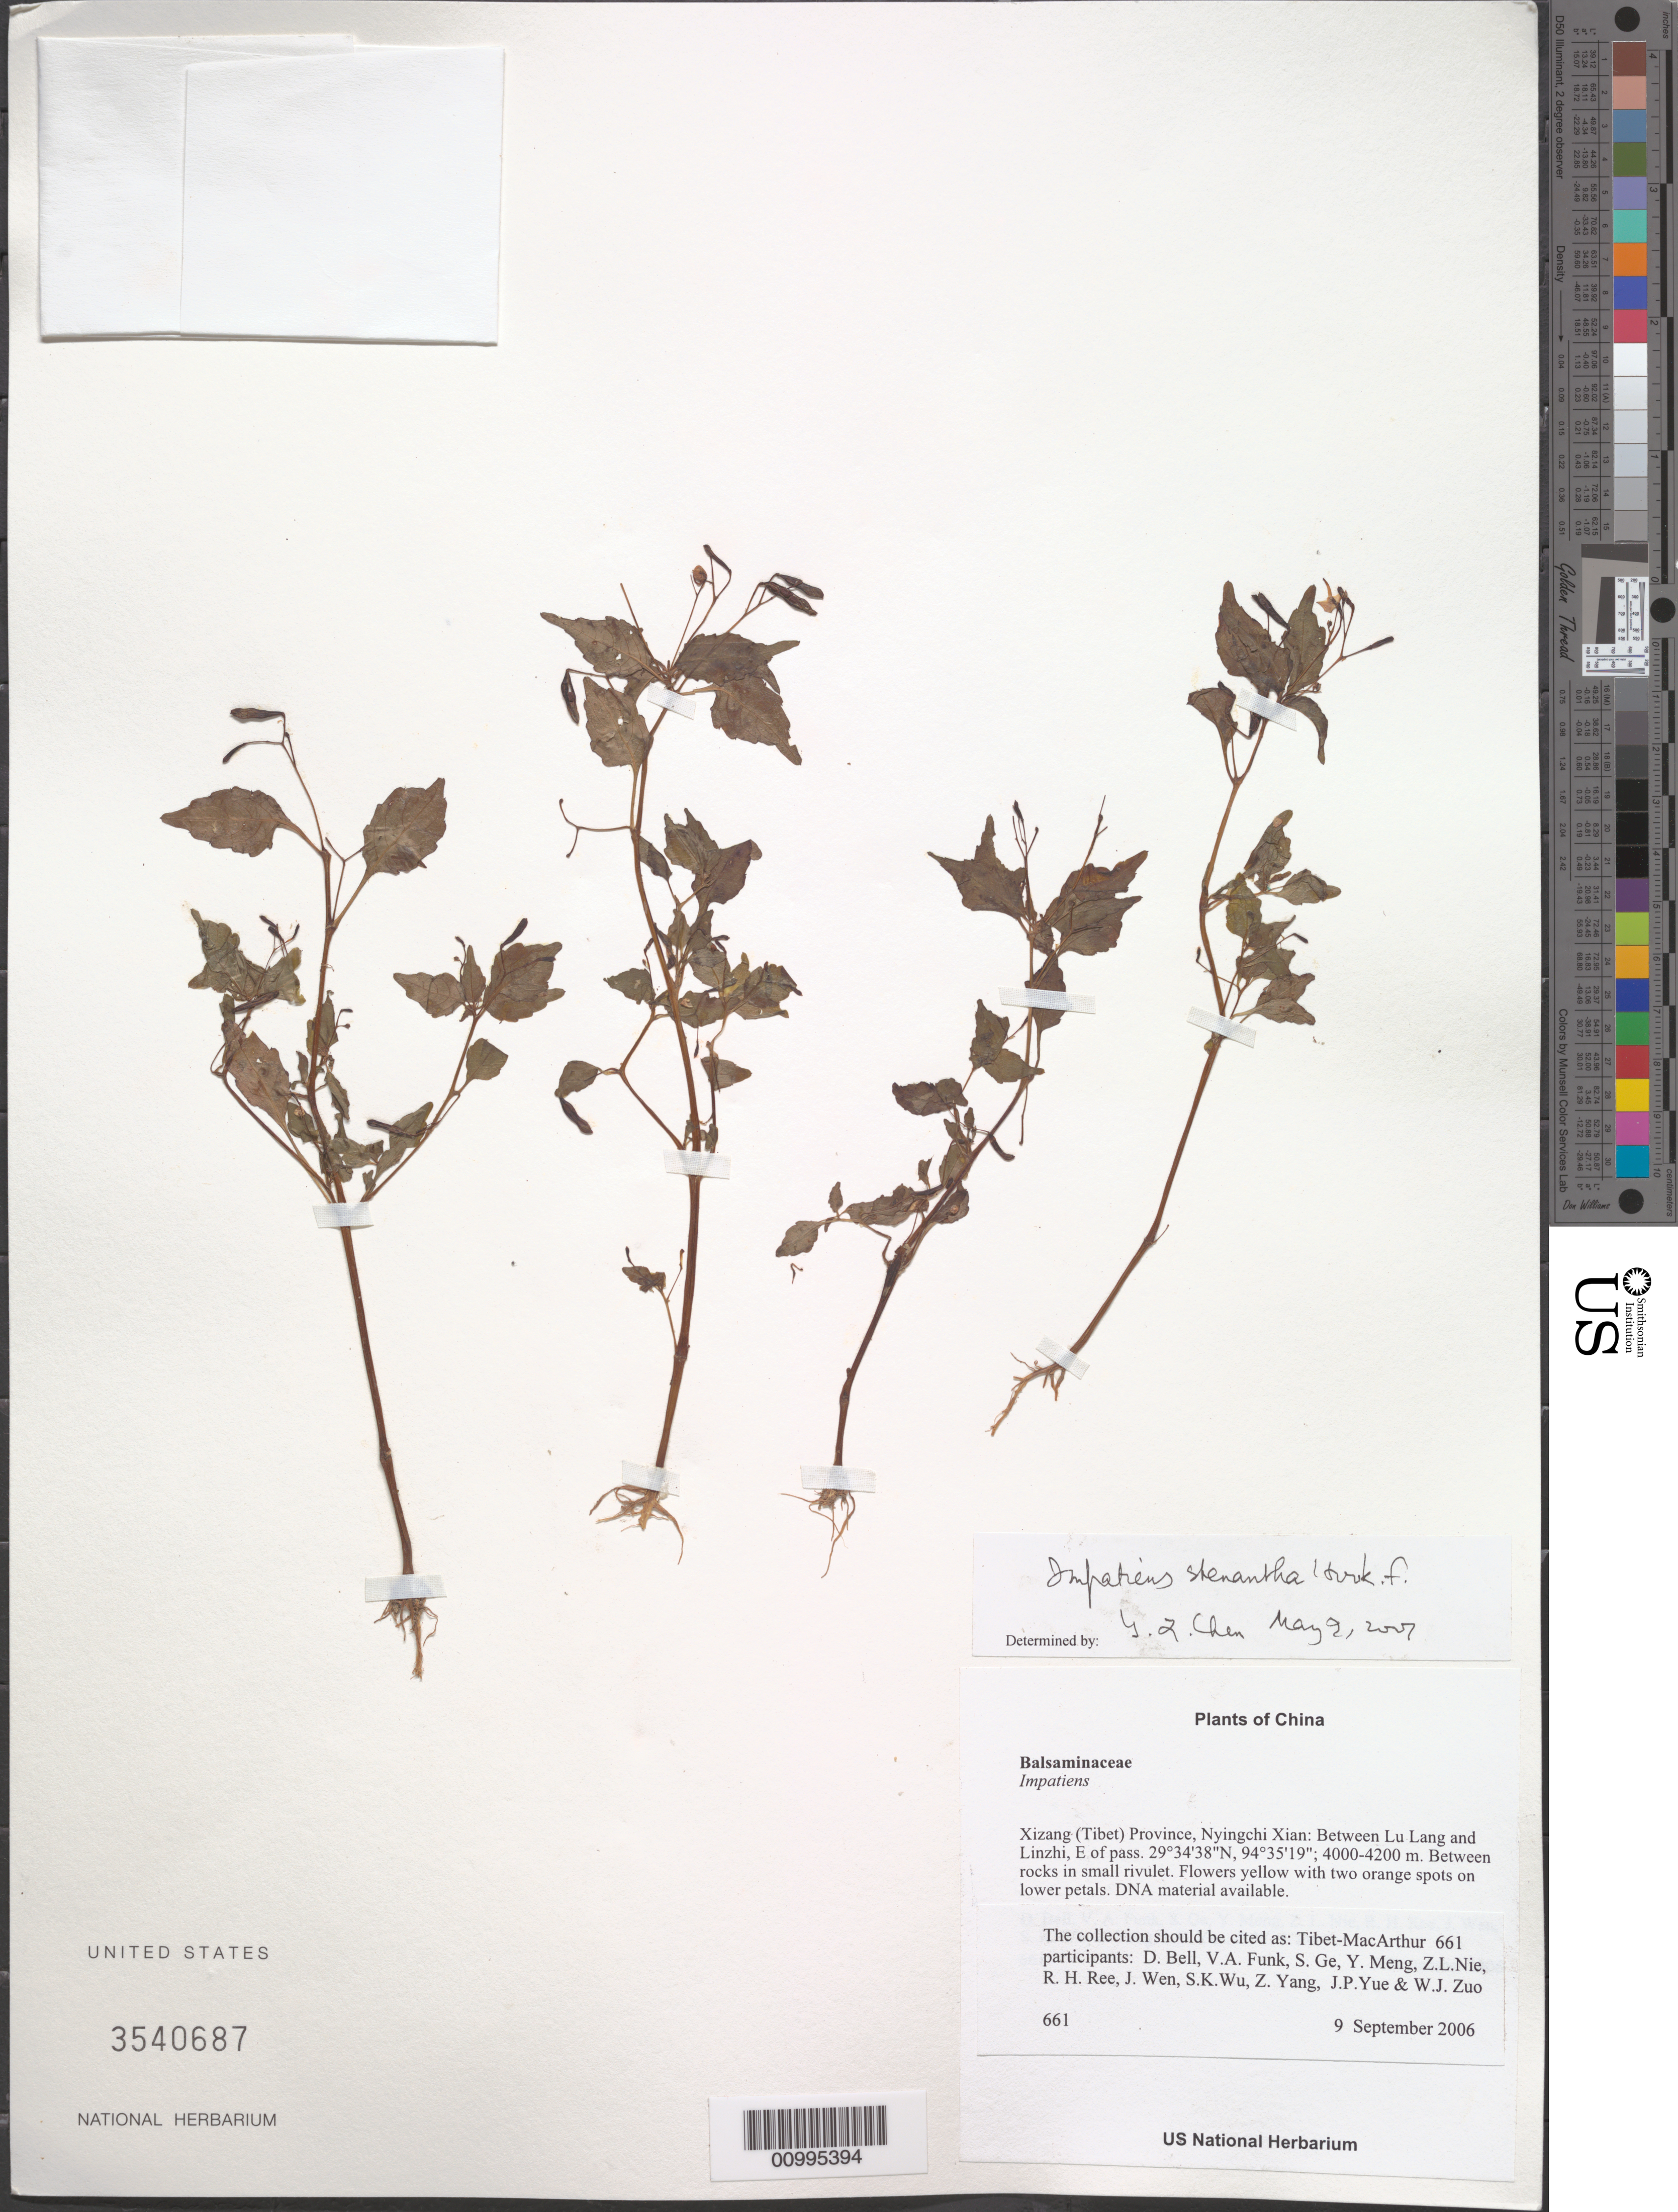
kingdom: Plantae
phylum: Tracheophyta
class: Magnoliopsida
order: Ericales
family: Balsaminaceae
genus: Impatiens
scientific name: Impatiens stenantha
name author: Hook. f.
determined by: Yilin Chen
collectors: Tibet-MacArthur, D. A. Bell, V. Funk, S. Ge, Y. Meng, Z. Nie, R. Ree, J. Wen, S. K. Wu, Z. Yang, J. Yue & W. Zuo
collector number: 661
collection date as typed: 09 Sep 2006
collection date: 2006-09-09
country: China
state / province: Xizang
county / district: Nyingchi Xian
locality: Between Lu Lang and Linzhi, E of pass.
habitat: Remnant Abies forest and adjacent disturbed areas with scattered shrubs (Rosa, Berberis). Between rocks in small rivulet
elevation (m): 4000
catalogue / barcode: US 3540687